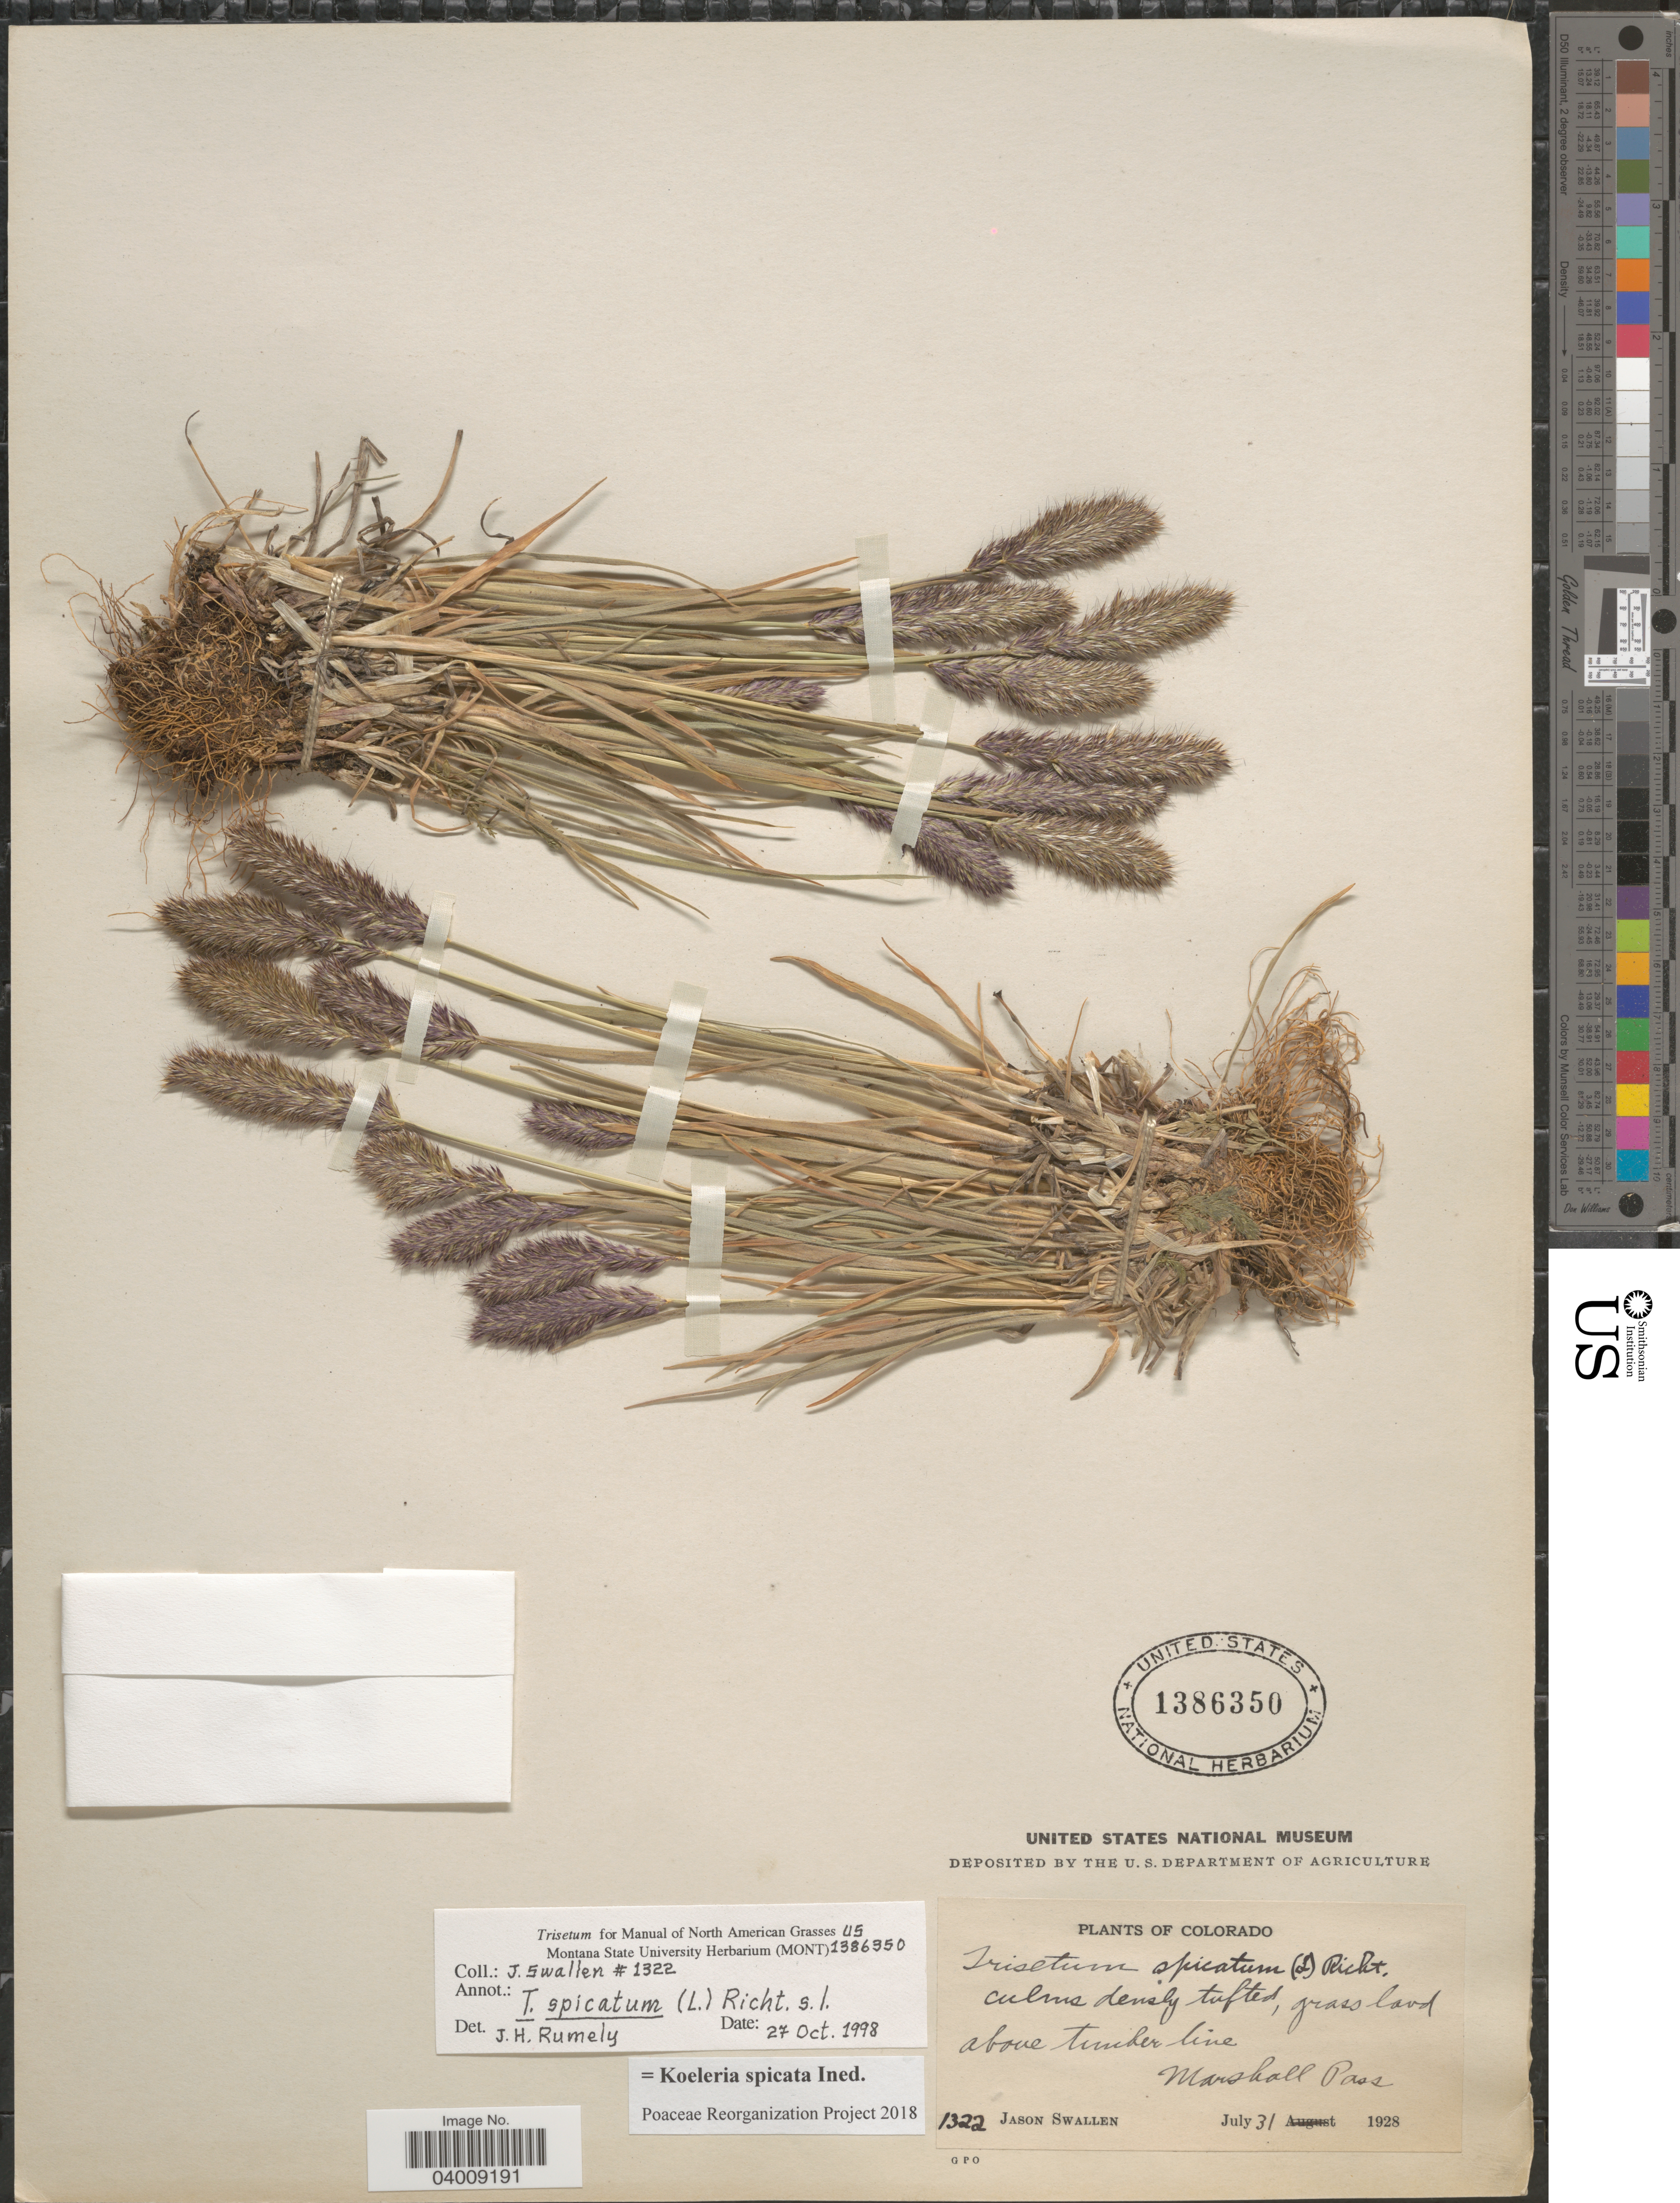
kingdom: Plantae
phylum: Tracheophyta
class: Liliopsida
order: Poales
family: Poaceae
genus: Koeleria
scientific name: Koeleria spicata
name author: (L.) Barberá et al.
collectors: J. R. Swallen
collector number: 1322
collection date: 1928-07-31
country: United States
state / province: Colorado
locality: Grassland above timberline. Marshall Pass.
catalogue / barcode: US 1386350